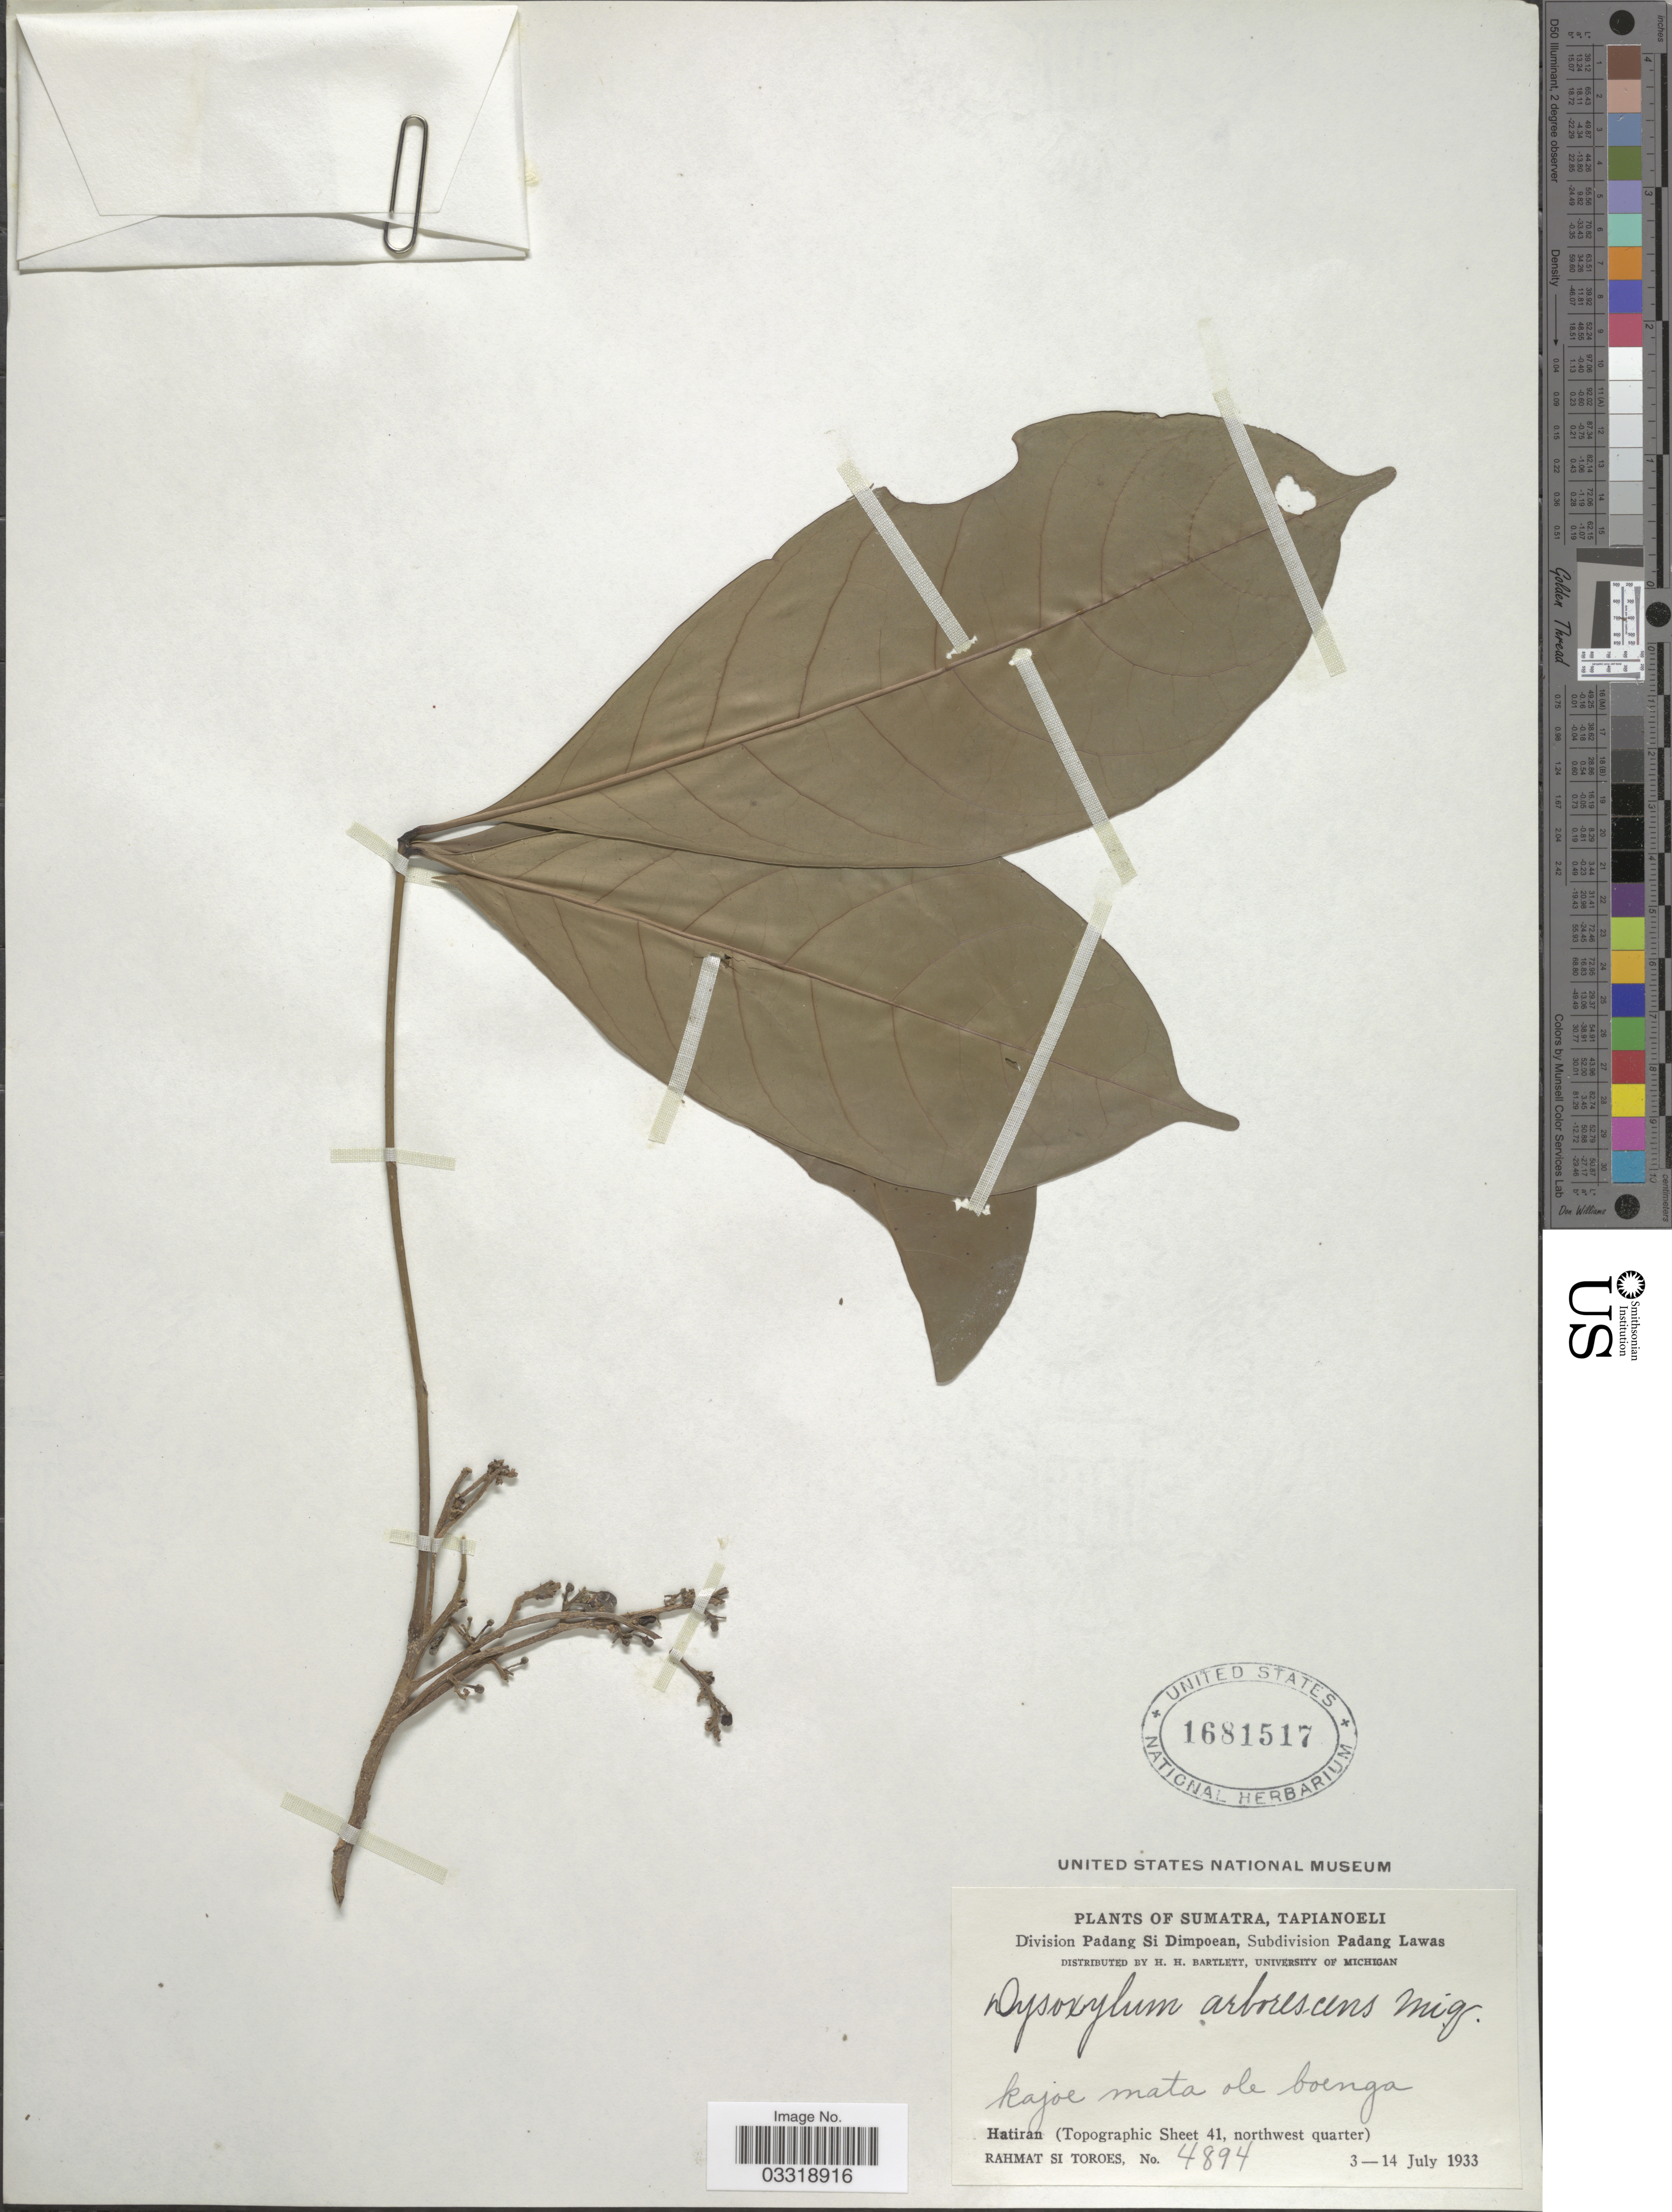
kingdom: Plantae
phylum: Tracheophyta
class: Magnoliopsida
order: Sapindales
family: Meliaceae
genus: Goniocheton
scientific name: Goniocheton arborescens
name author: Blume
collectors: Rahmat Si Boeea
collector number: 4894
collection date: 1933-07-03/1933-07-14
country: Indonesia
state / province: Sumatra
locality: Tapianoeli. Division Padang Si Dimpoean, Subdivision Padang Lawas. Hatiran (Topographic Sheet 41, northwest quarter).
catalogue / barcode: US 1681517